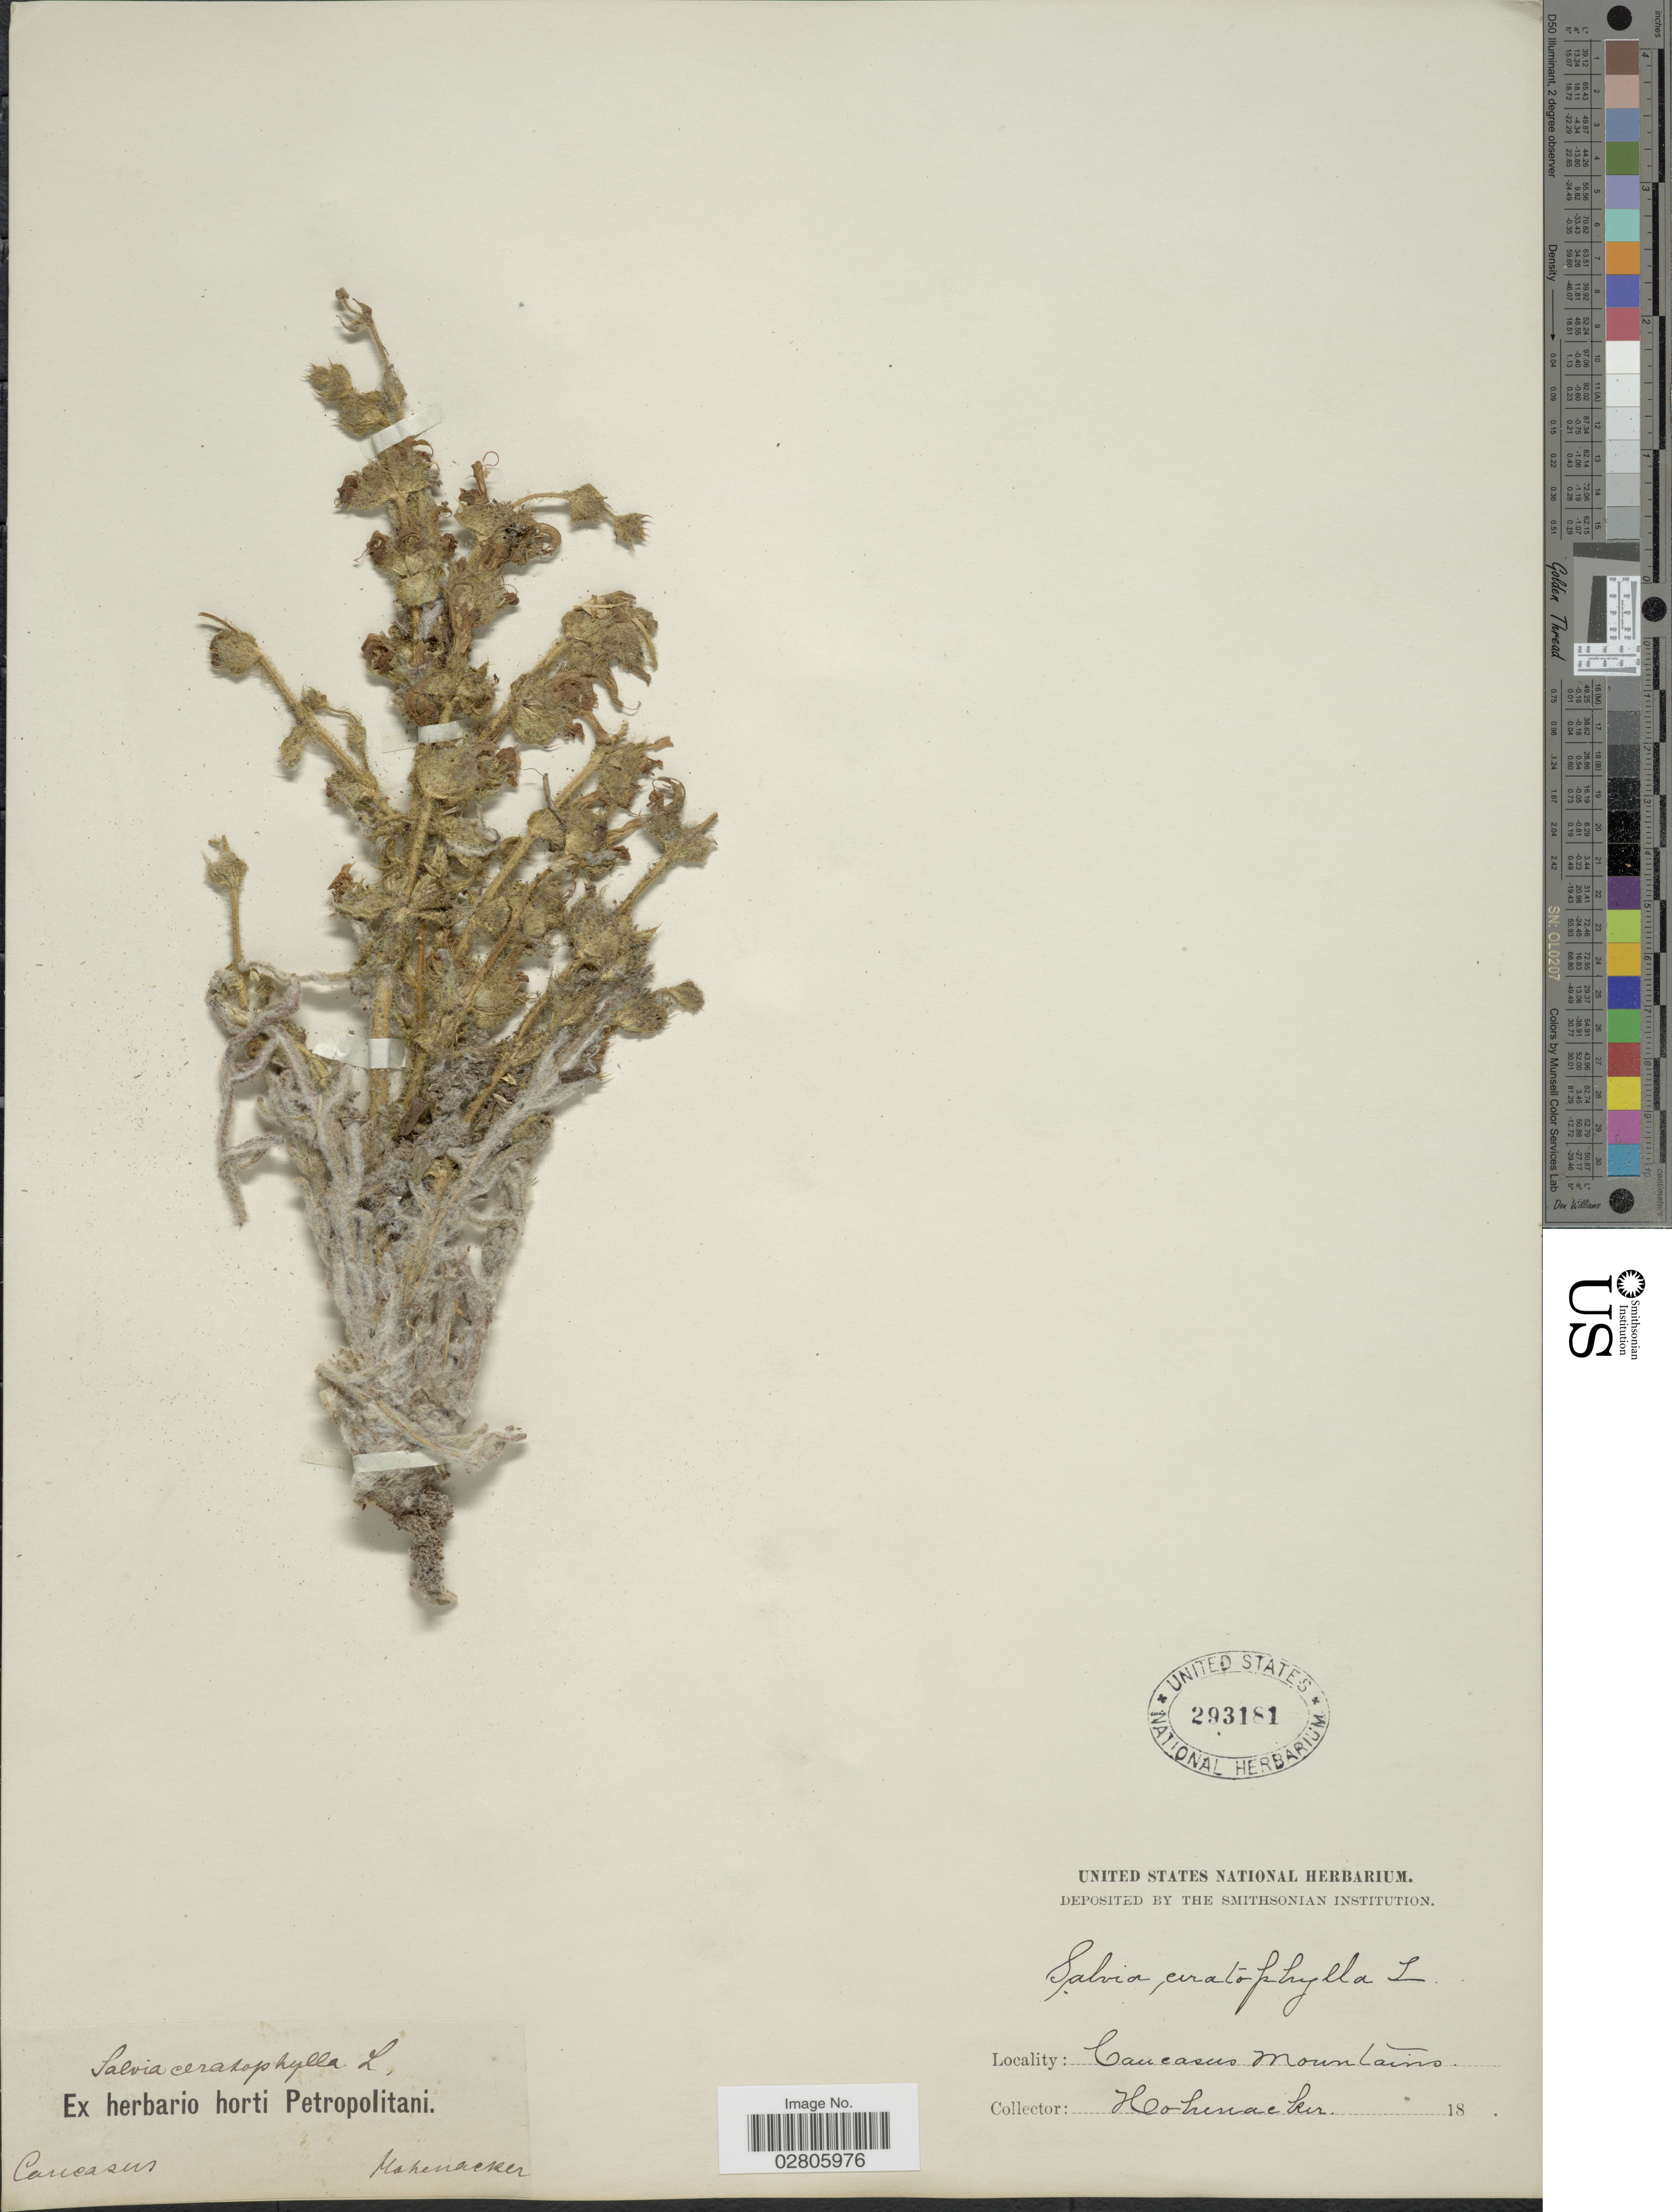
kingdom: Plantae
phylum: Tracheophyta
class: Magnoliopsida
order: Lamiales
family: Lamiaceae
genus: Salvia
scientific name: Salvia ceratophylla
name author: L.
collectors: Hohenacker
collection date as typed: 18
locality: Caucasus Mountains, Caucasus.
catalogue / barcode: US 293181